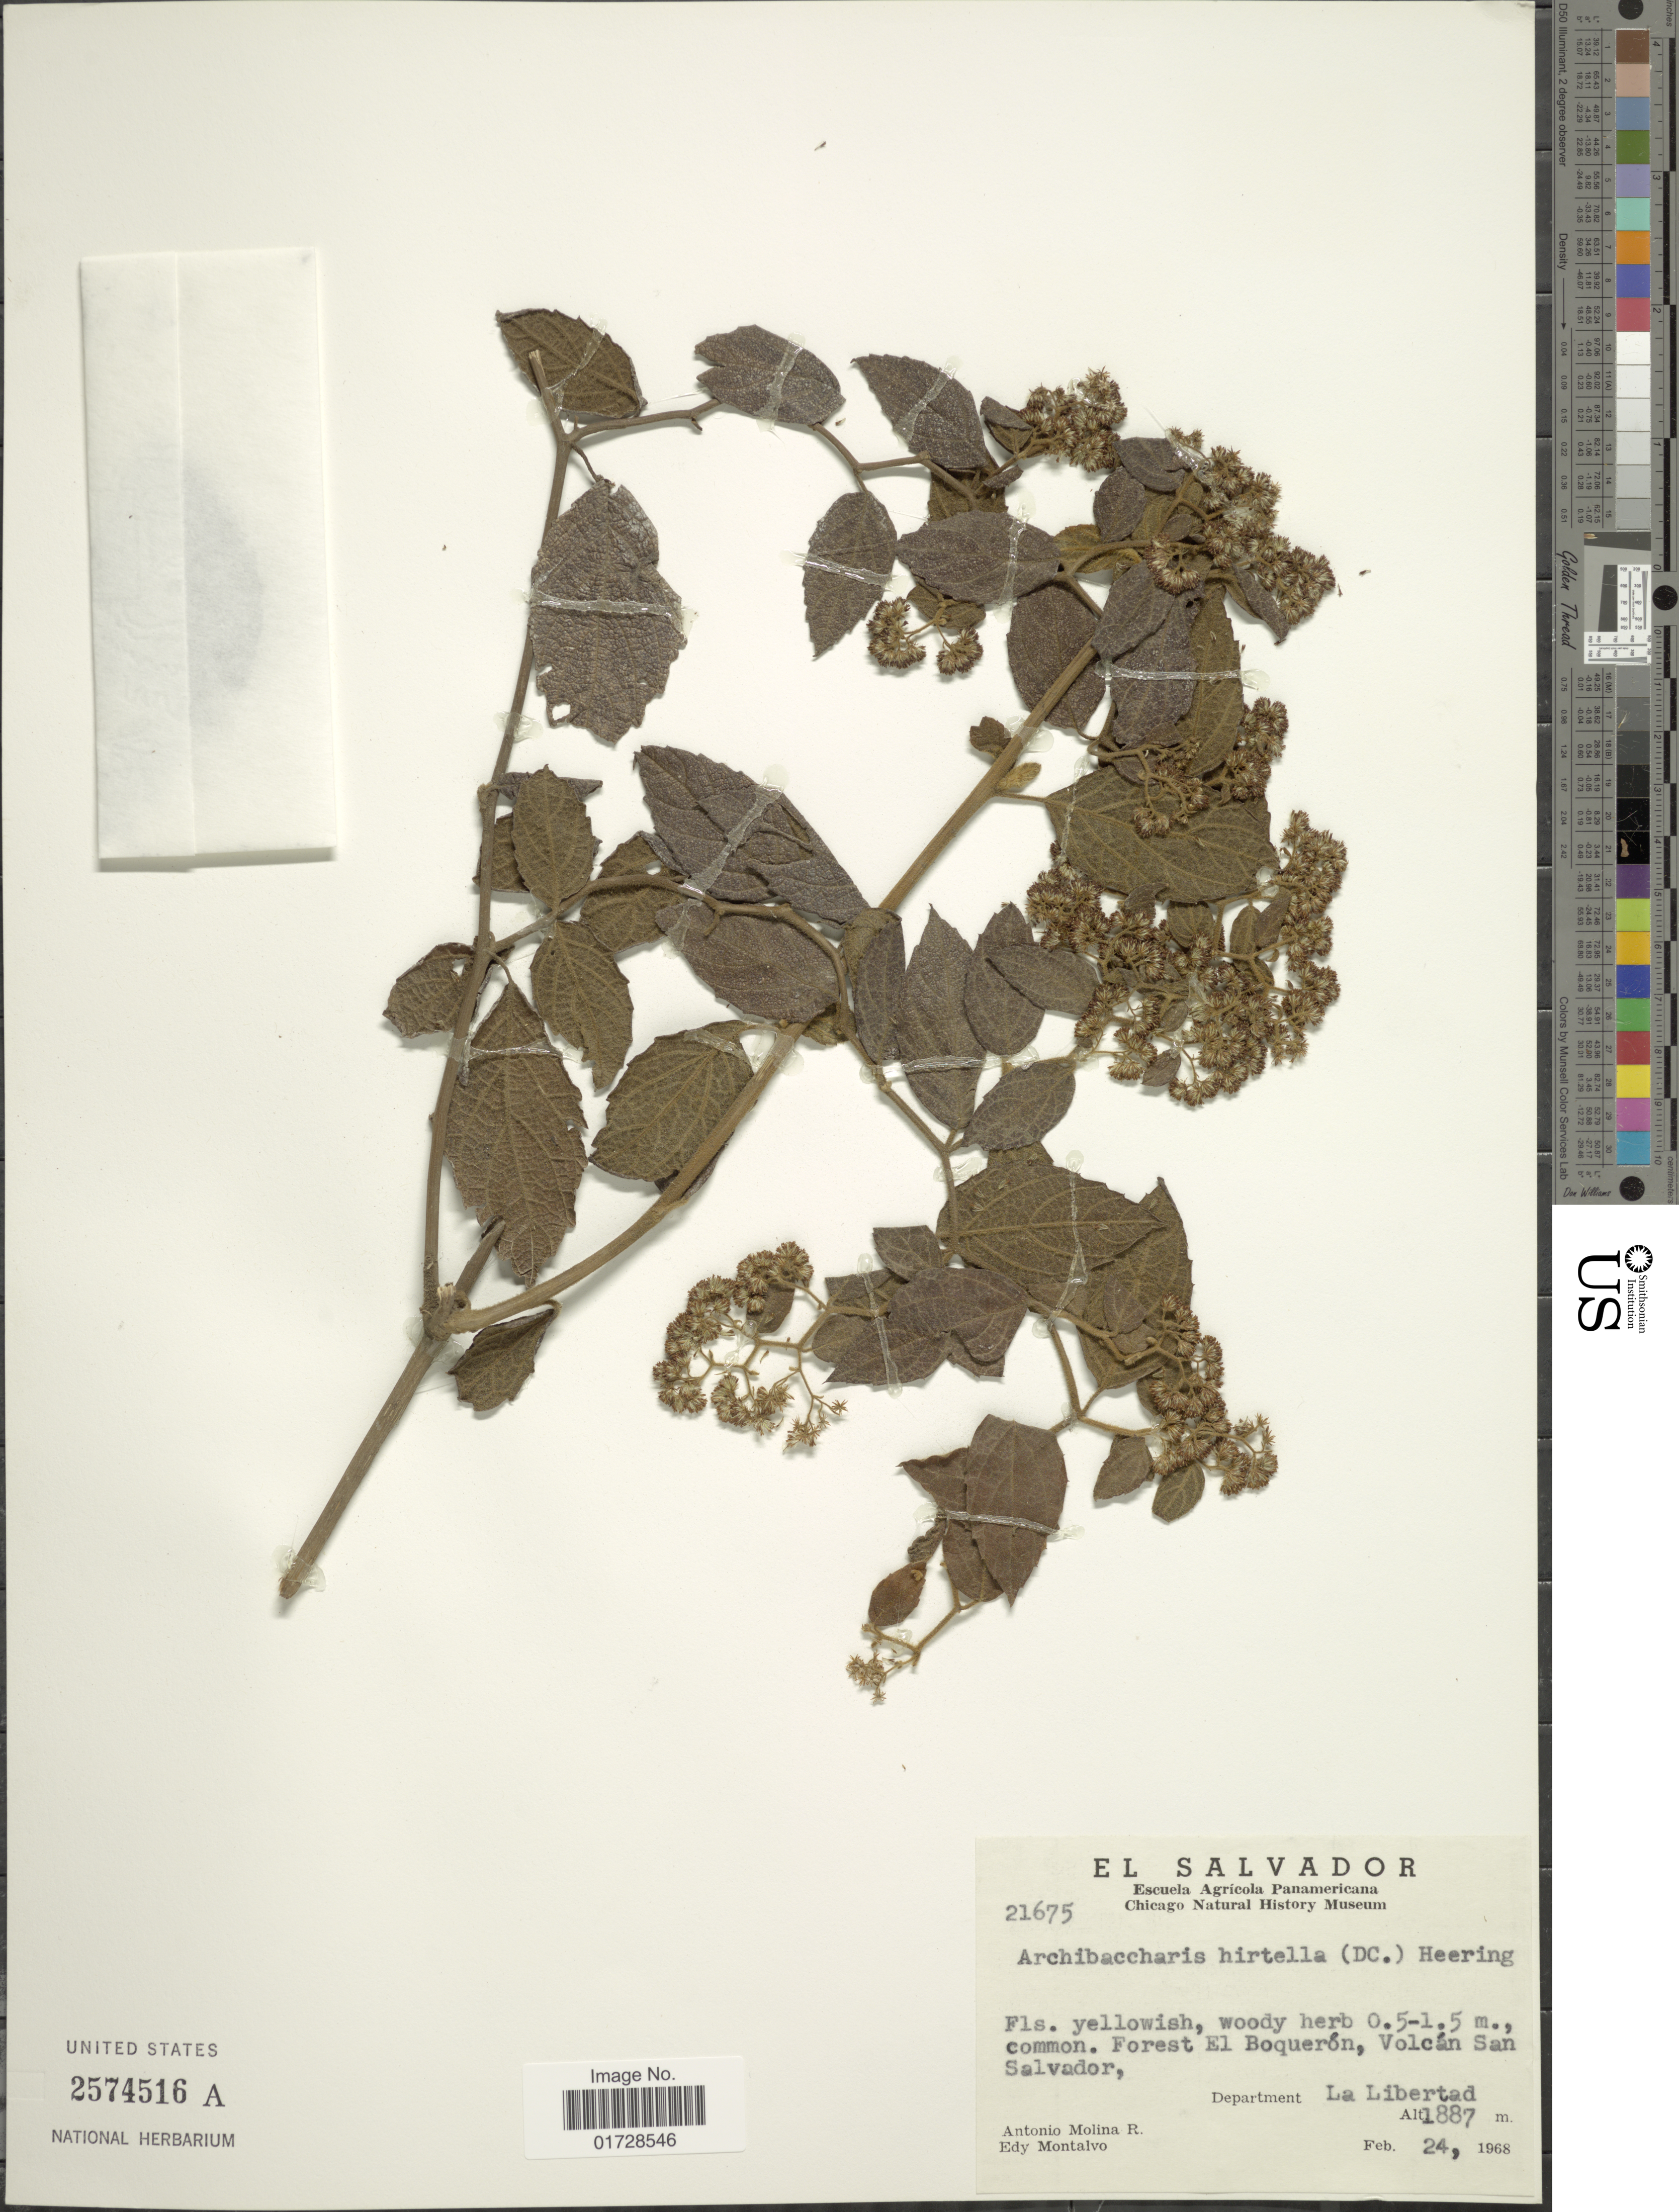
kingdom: Plantae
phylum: Tracheophyta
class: Magnoliopsida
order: Asterales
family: Asteraceae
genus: Archibaccharis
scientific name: Archibaccharis hirtella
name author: (DC.) Heering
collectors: A. Molina R. & E. A. Montalvo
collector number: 21675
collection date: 1968-02-24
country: El Salvador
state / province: La Libertad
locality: Forest El Boqueron, Volcan San Salvador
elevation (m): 1887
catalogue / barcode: US 2574516A